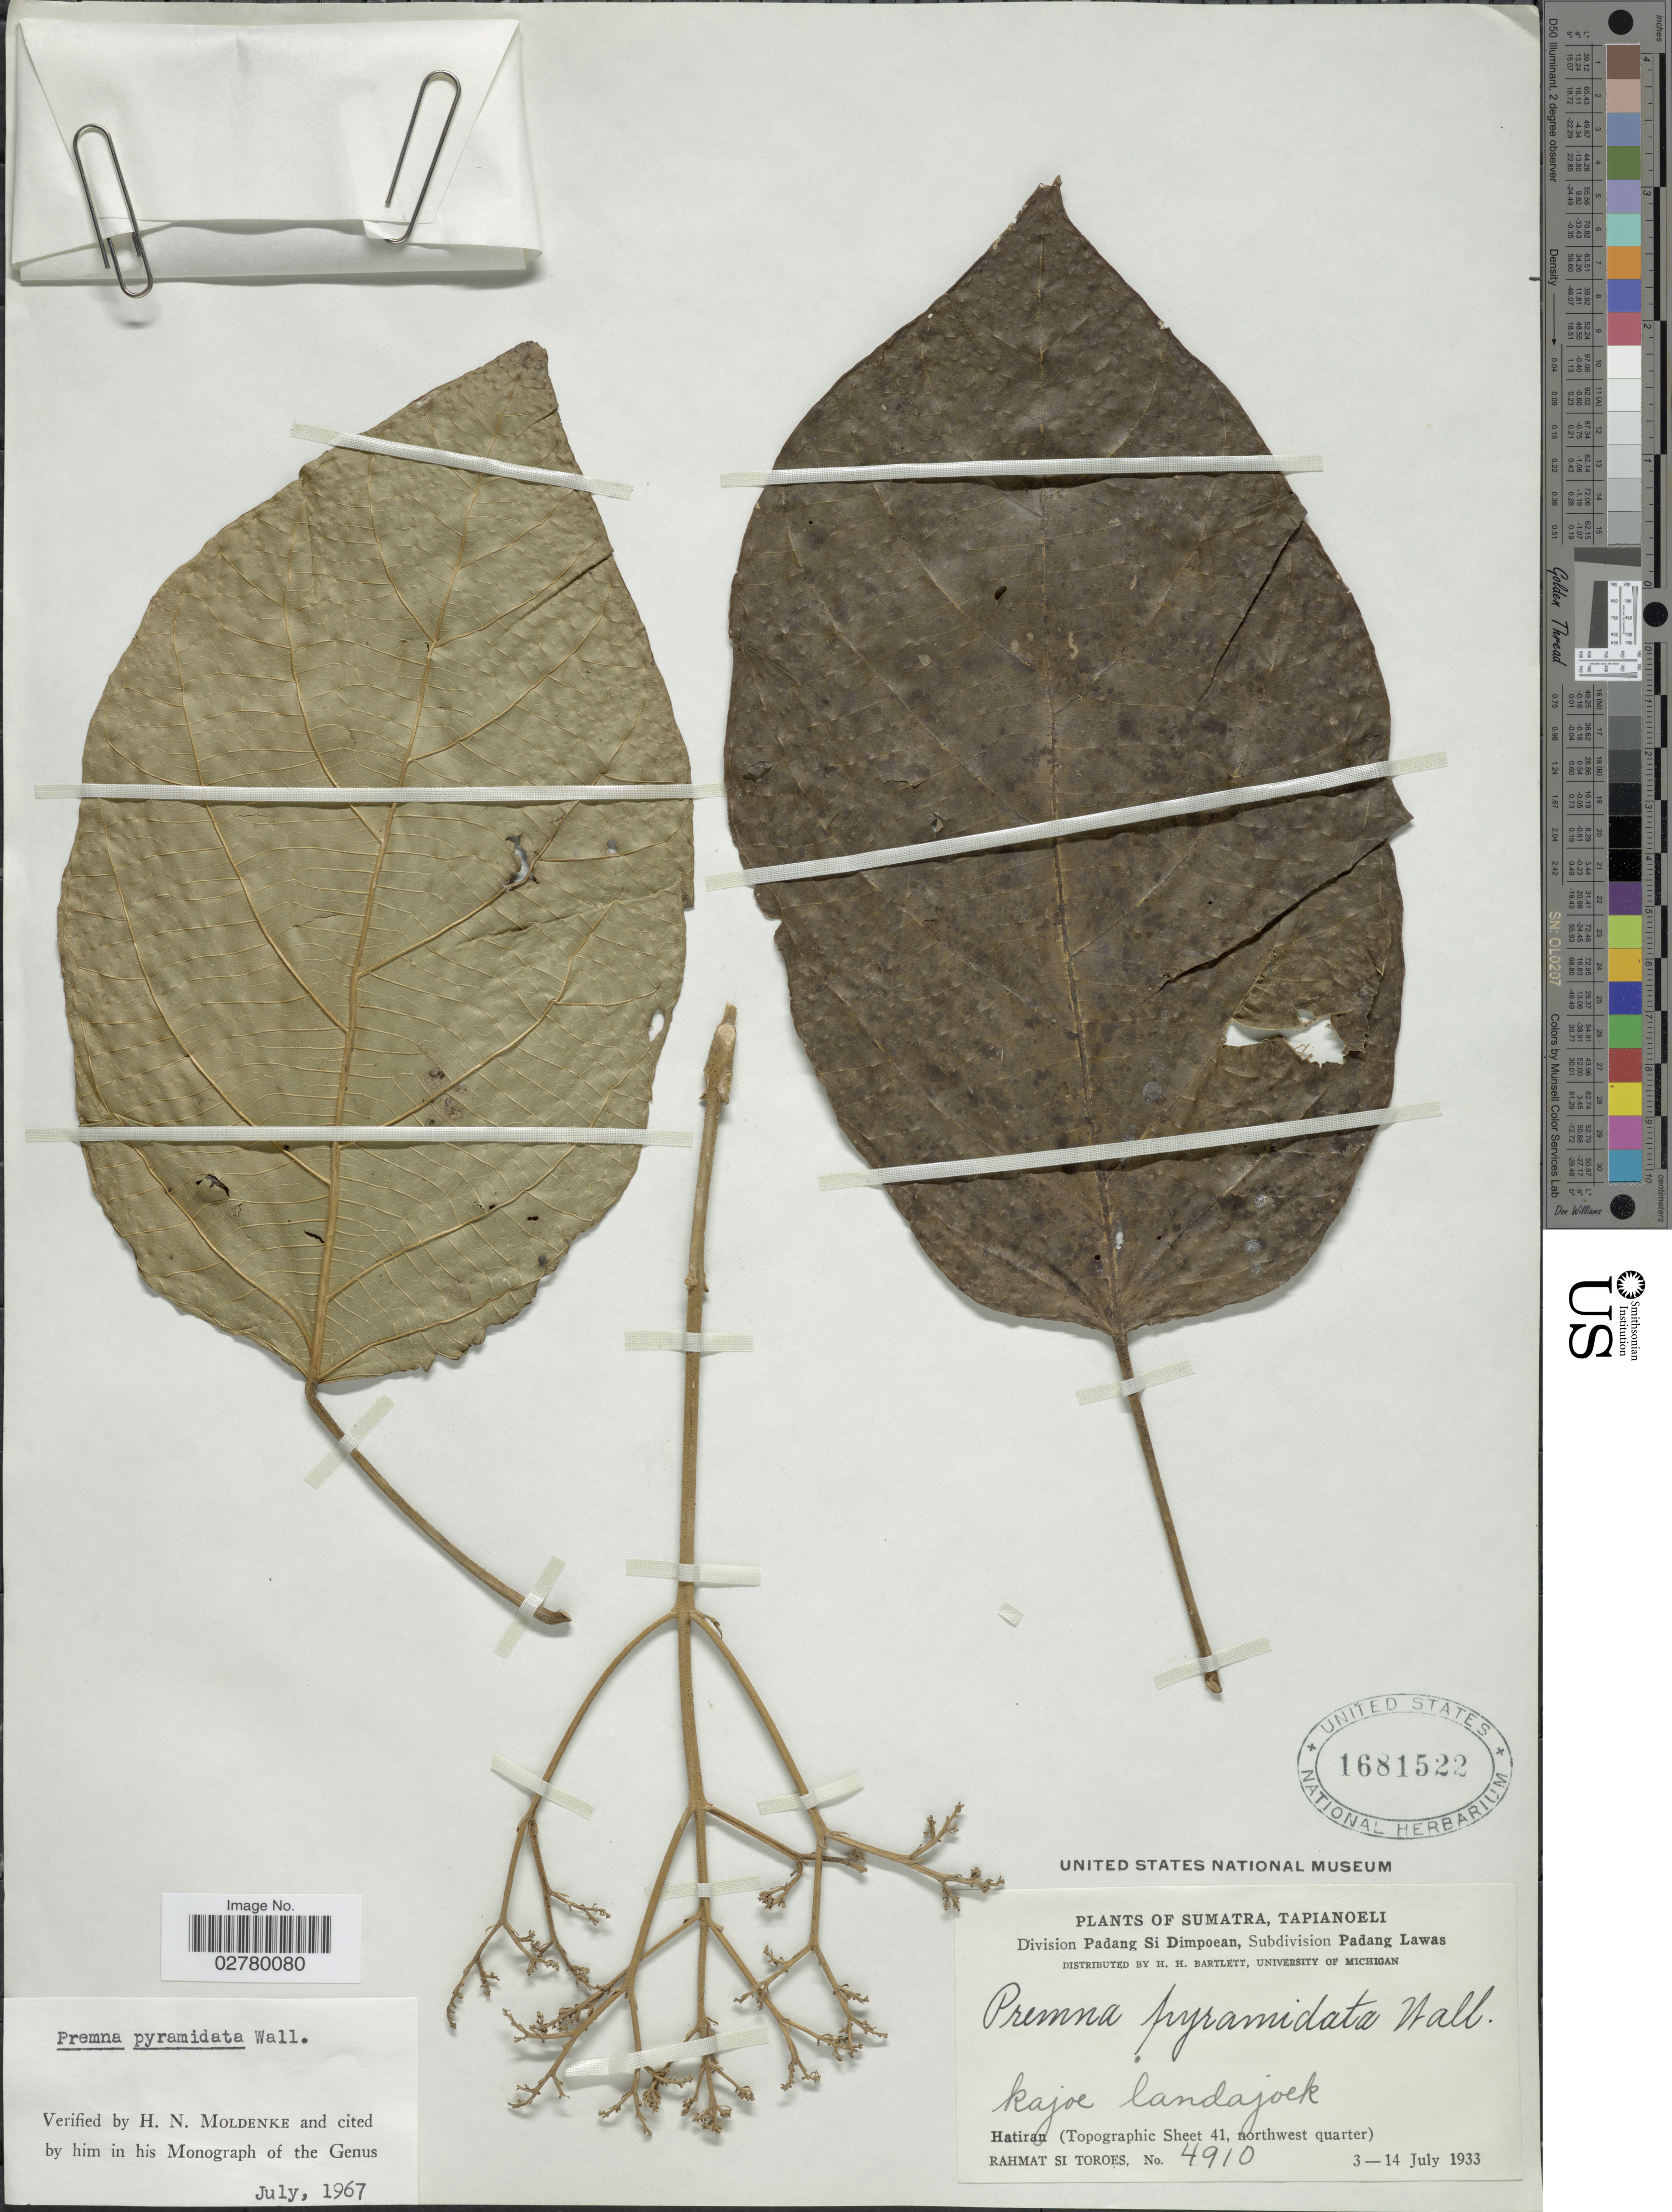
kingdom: Plantae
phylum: Tracheophyta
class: Magnoliopsida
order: Lamiales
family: Lamiaceae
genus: Premna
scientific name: Premna pyramidata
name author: Wall. ex Schauer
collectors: Rahmat Si Boeea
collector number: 4910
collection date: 1933-07-03/1933-07-14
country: Indonesia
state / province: Sumatra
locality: Tapianoeli. Division Padang Si Dimpoean, Subdivision Padang Lawas. Hatiran (Topographic Sheet 41, northwest quarter).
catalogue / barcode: US 1681522